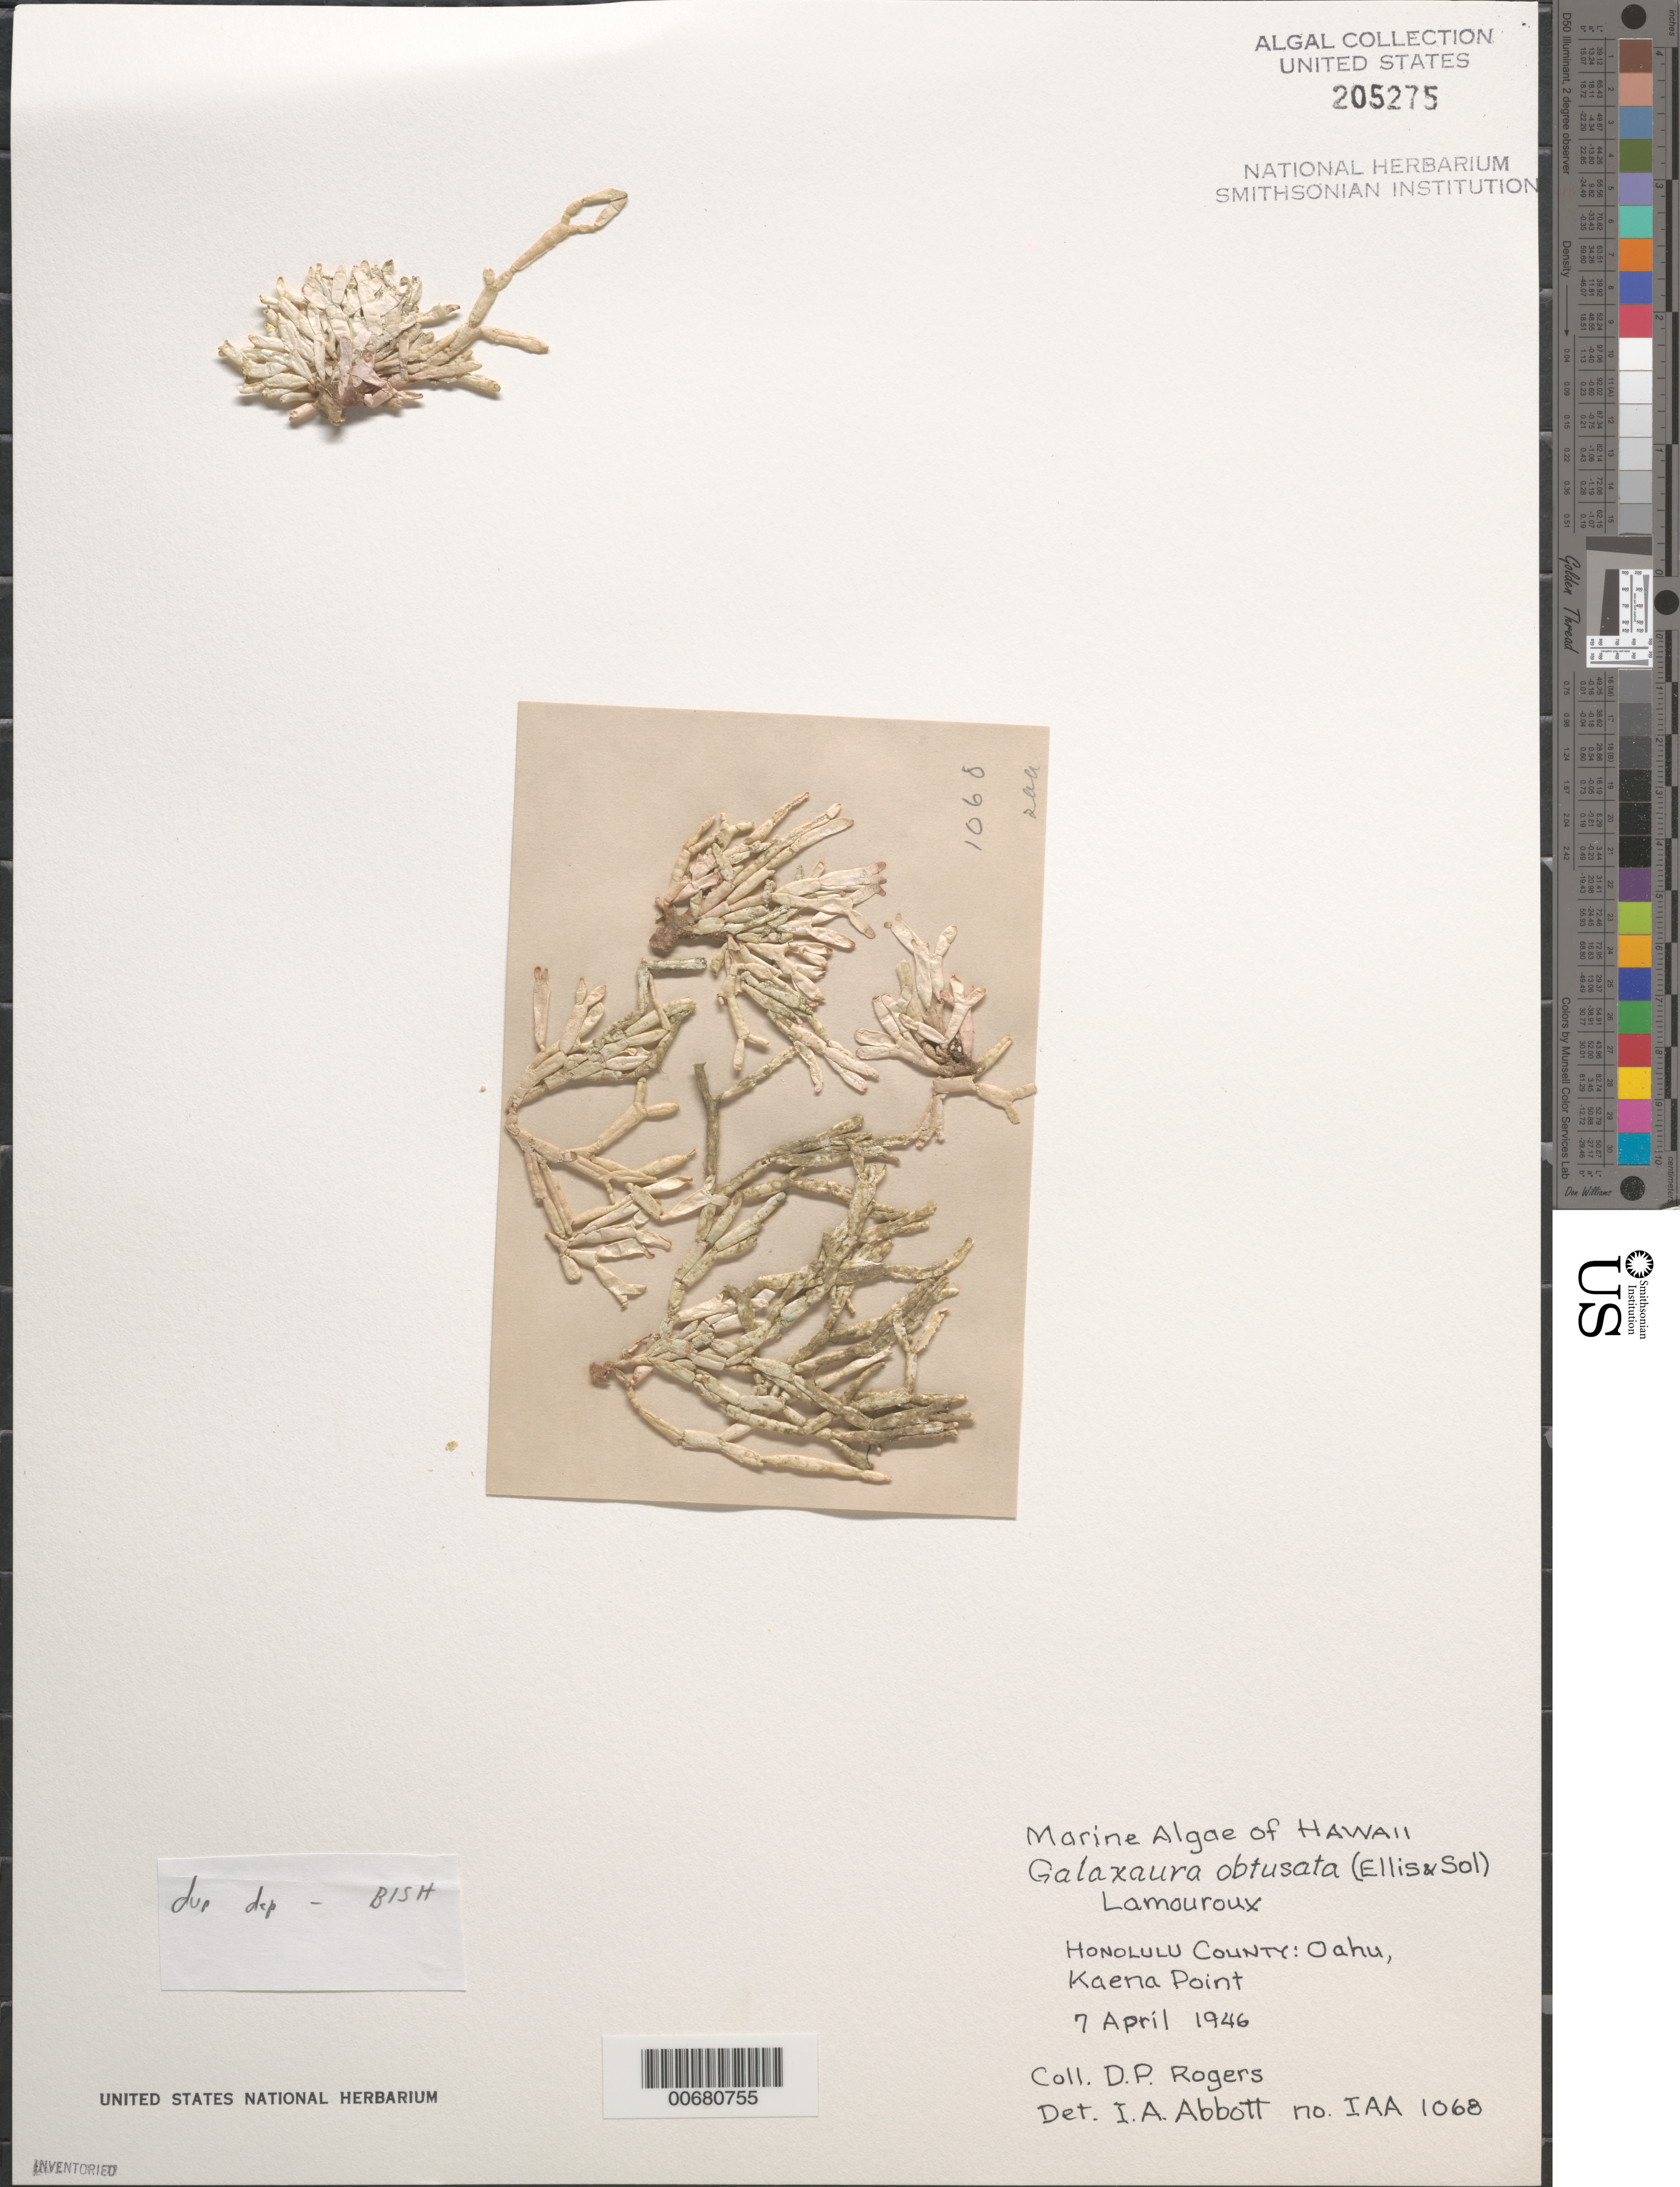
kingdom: Plantae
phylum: Rhodophyta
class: Florideophyceae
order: Nemaliales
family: Galaxauraceae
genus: Galaxaura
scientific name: Galaxaura obtusata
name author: (Ellis & Sol.) J.V.Lamouroux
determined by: Abbott, Isabella A.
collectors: D. Rogers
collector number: IAA 1068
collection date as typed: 07 Apr 1946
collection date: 1946-04-07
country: United States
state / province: Hawaii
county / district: Honolulu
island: Oahu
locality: Ka'ena Point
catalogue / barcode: US 205275